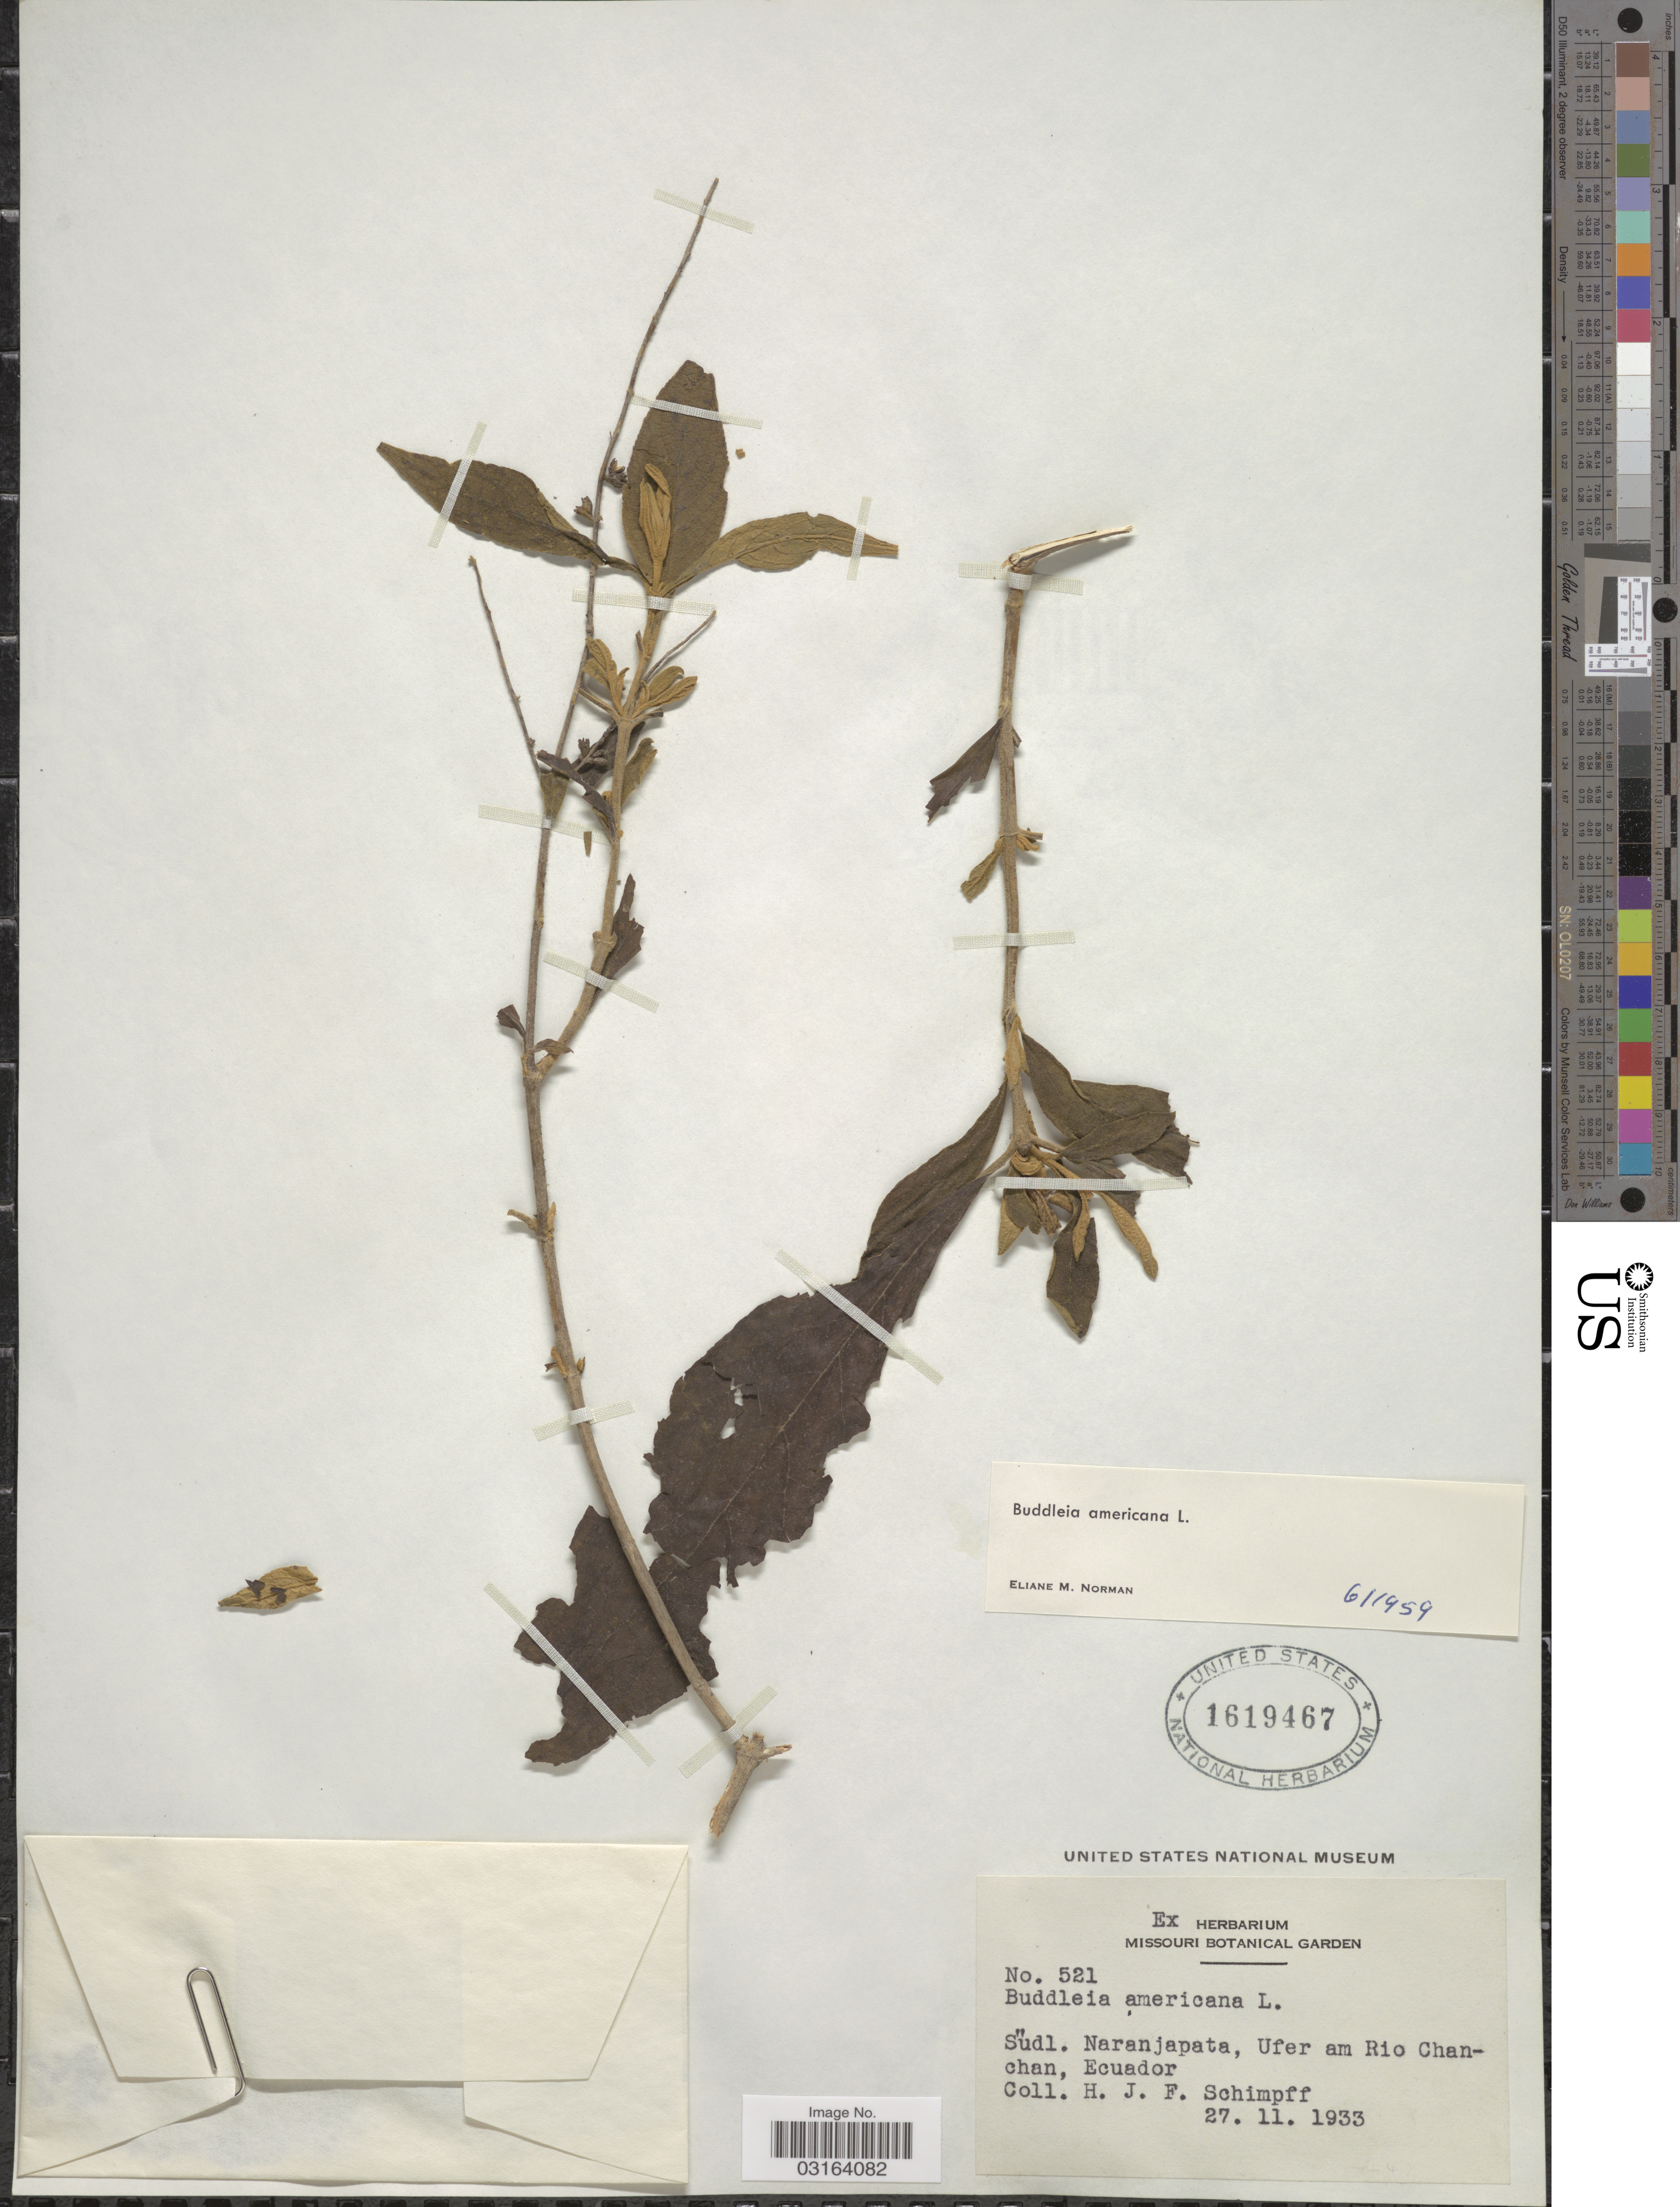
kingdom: Plantae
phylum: Tracheophyta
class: Magnoliopsida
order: Lamiales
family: Scrophulariaceae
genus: Buddleja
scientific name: Buddleja americana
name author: L.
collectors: H. Schimpff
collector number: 521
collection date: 1933-11-27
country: Ecuador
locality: Südl. Naranjapata, Ufer am Rio Chanchan.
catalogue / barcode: US 1619467